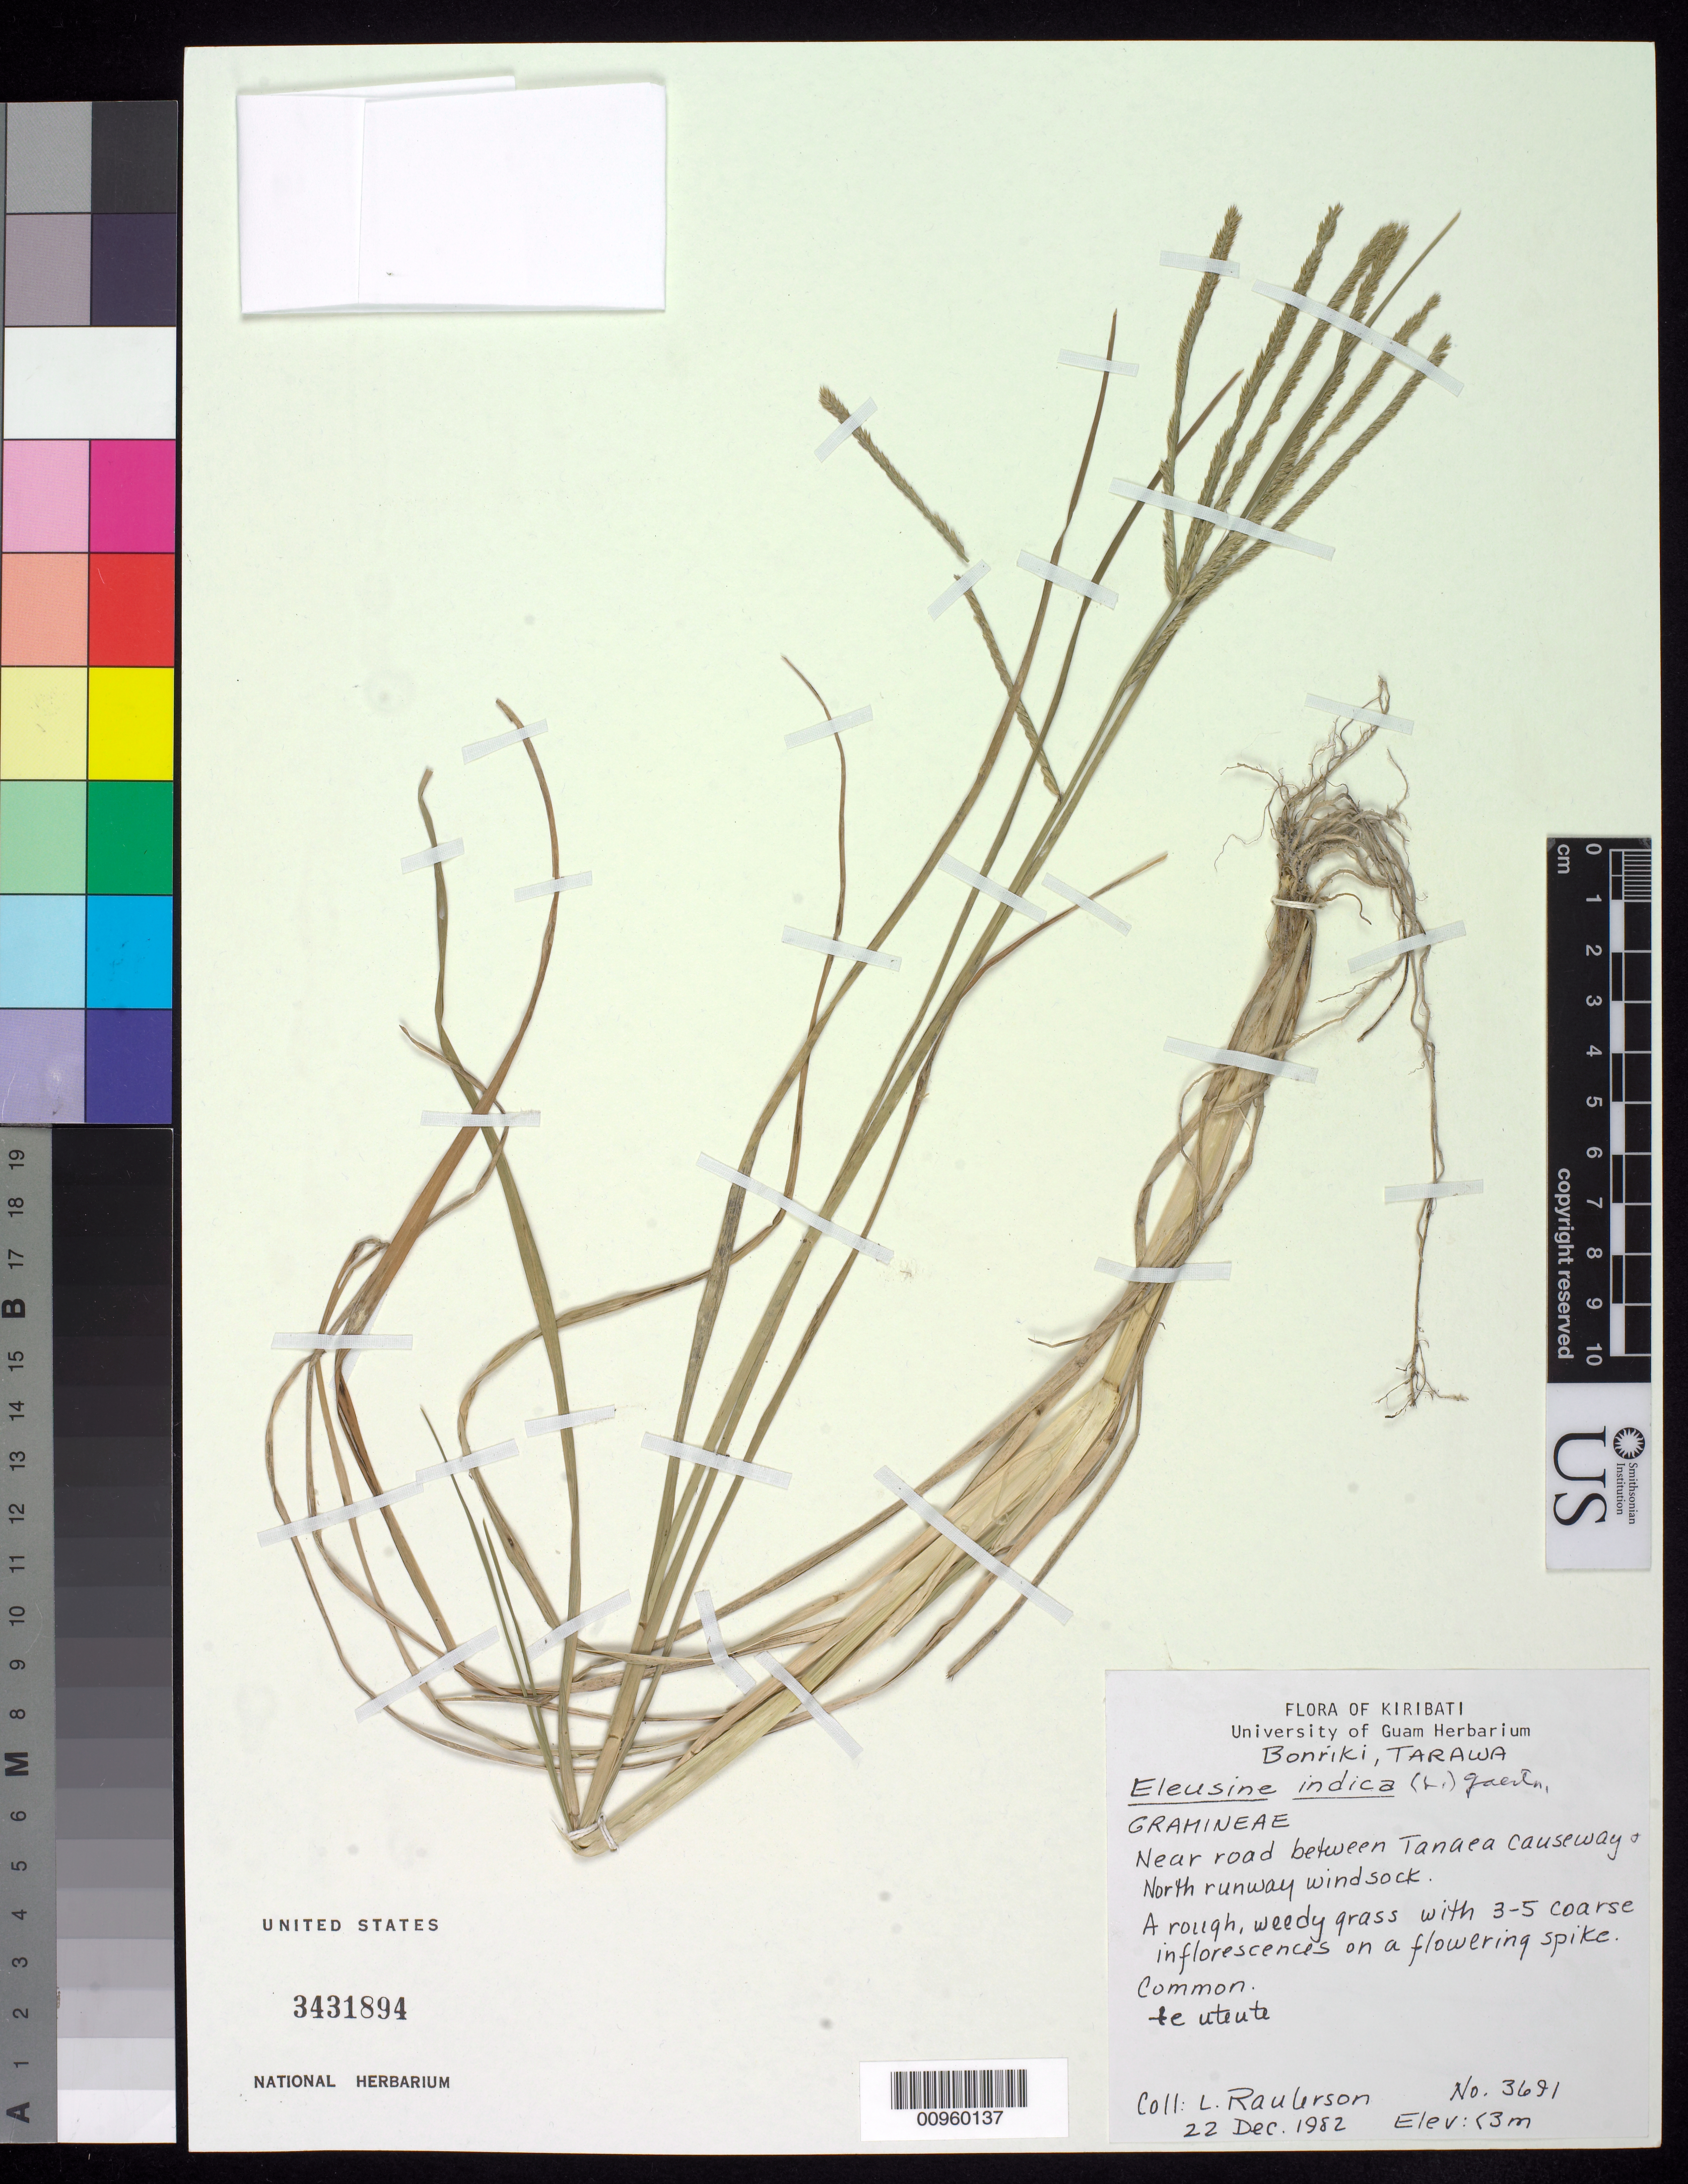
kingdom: Plantae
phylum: Tracheophyta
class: Liliopsida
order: Poales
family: Poaceae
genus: Eleusine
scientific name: Eleusine indica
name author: (L.) Gaertn.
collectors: L. Raulerson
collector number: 3691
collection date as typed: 22 Dec 1982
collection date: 1982-12-22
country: Kiribati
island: Tarawa Atoll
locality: Near between Tanaea causeway, North runway windsock. Common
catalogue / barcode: US 3431894